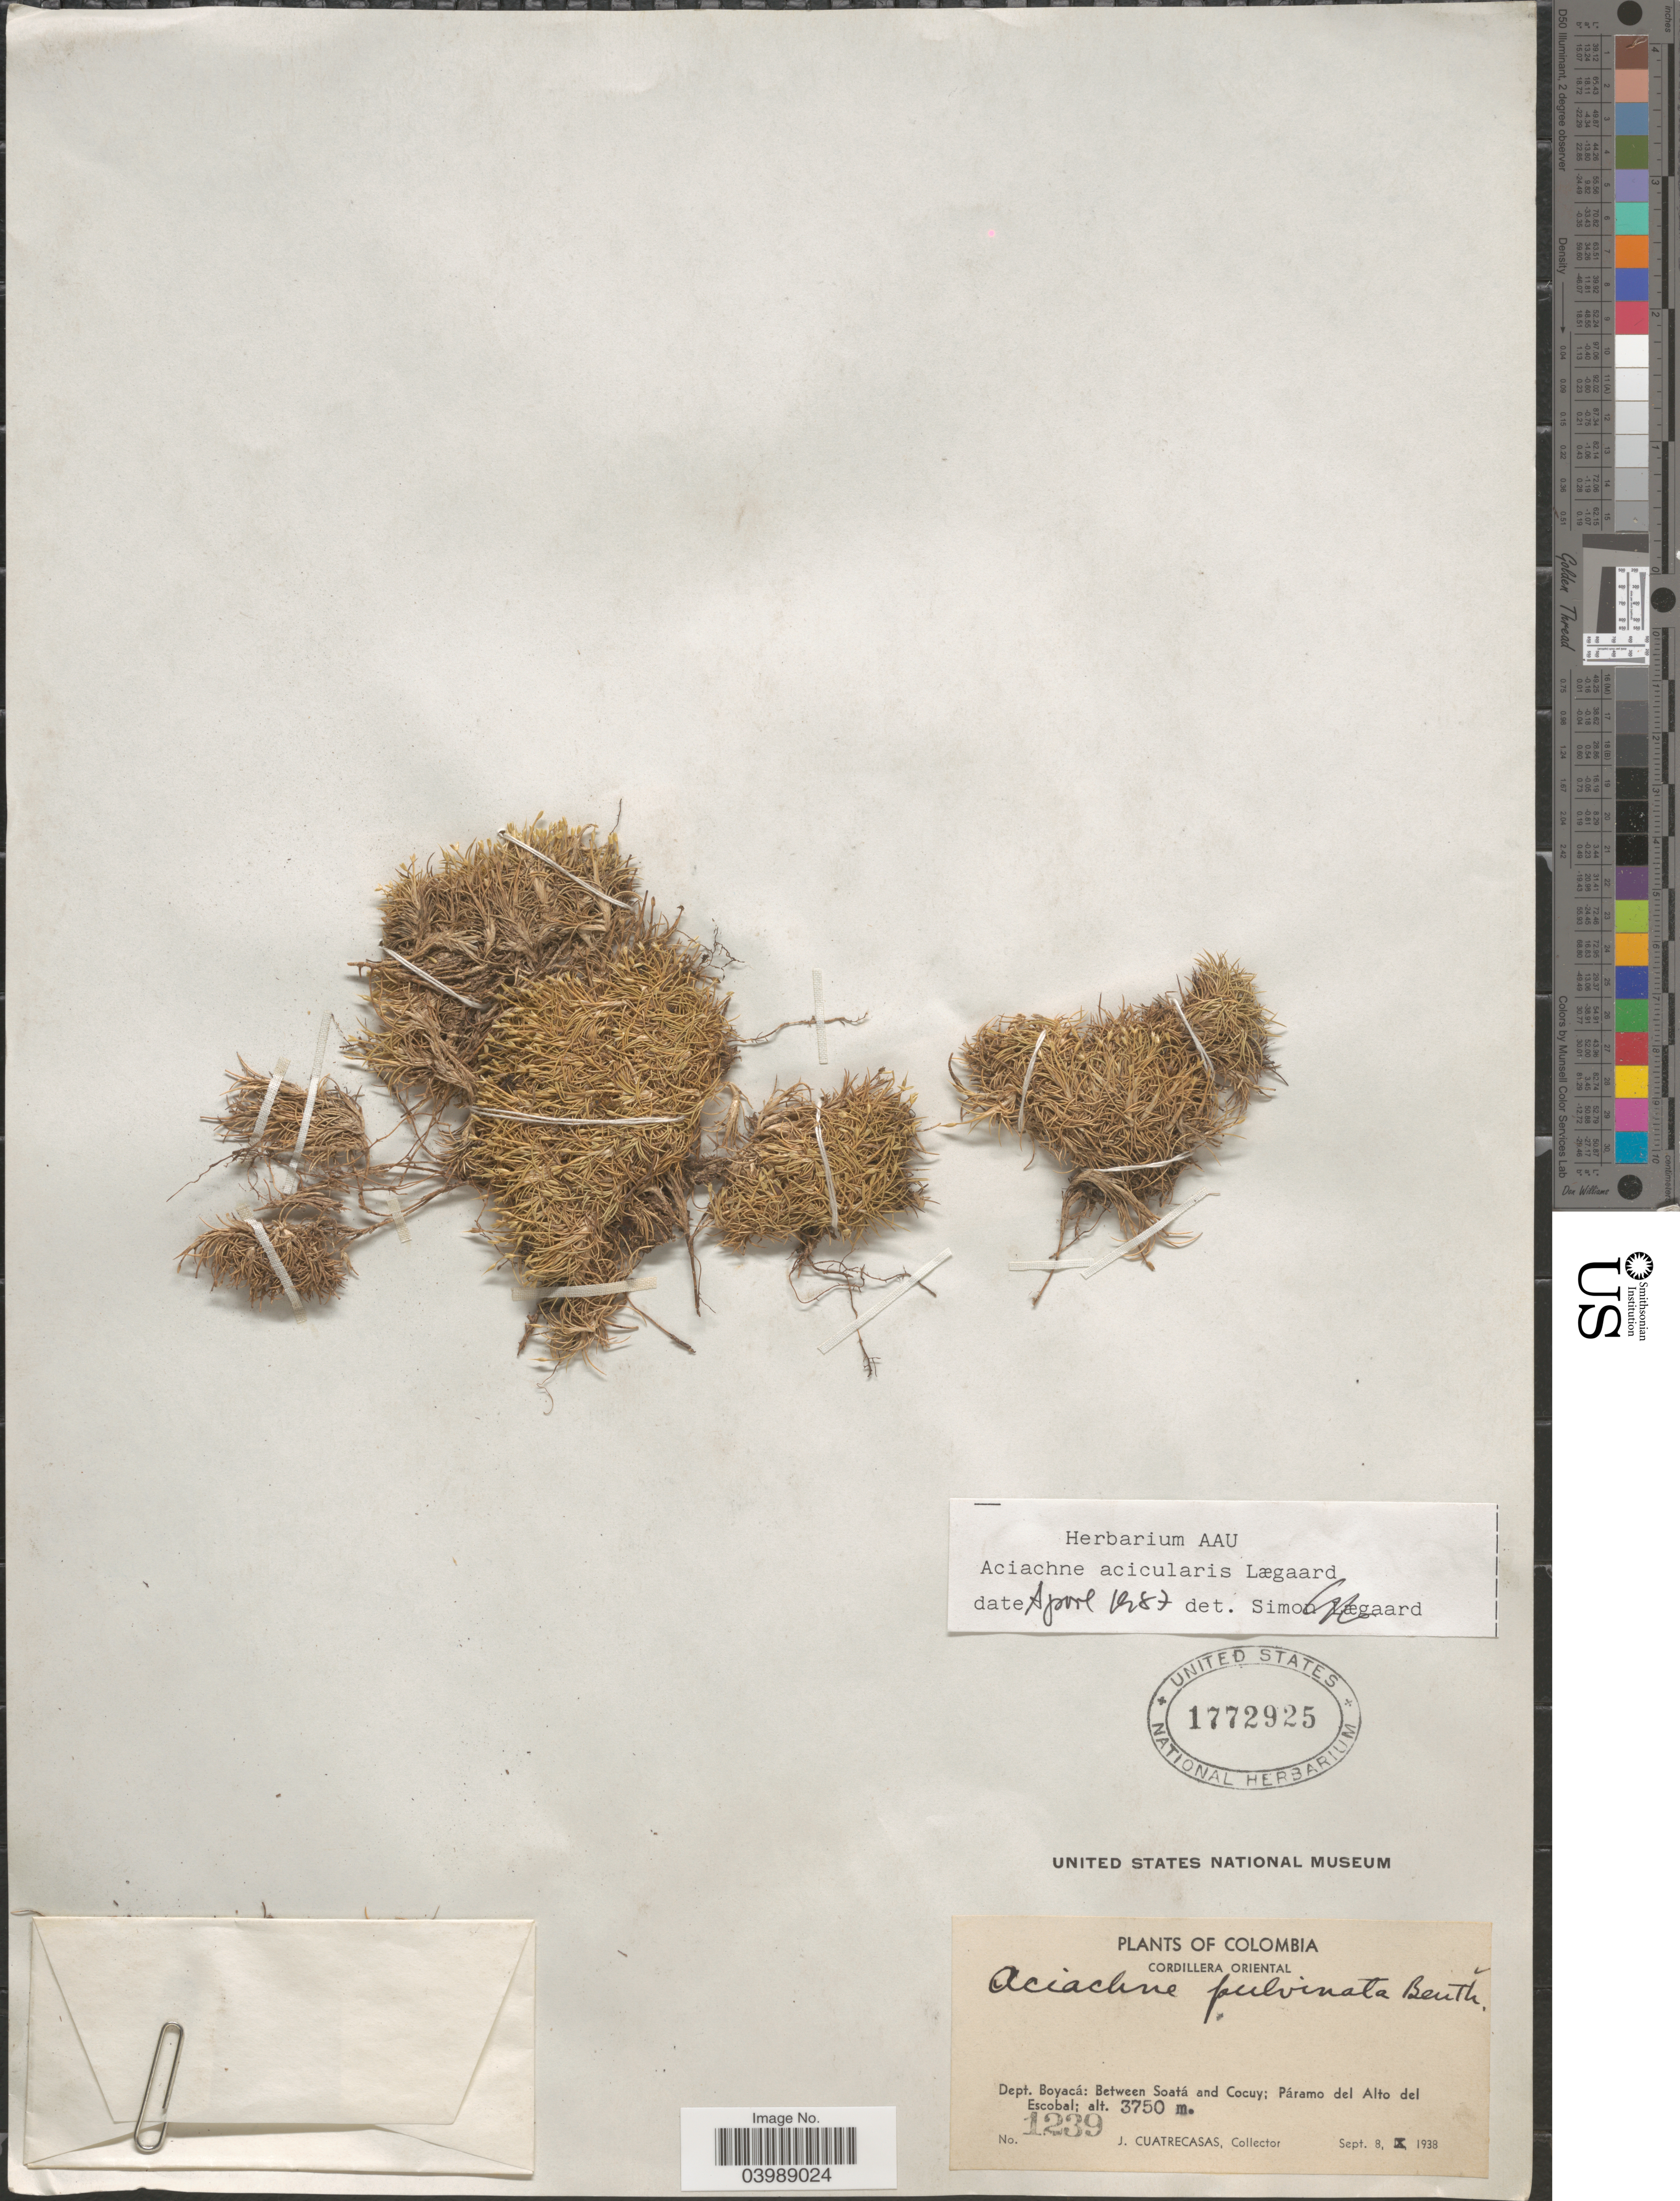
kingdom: Plantae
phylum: Tracheophyta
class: Liliopsida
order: Poales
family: Poaceae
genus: Aciachne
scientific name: Aciachne acicularis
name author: Lægaard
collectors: J. Cuatrecasas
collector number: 1239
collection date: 1938-09-08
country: Colombia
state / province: Boyacá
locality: Cordillera Oriental. Dept. Boyacá: Between Soatá and Cocuy; Páramo del Alto del Escobal.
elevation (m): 3750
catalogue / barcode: US 1772925